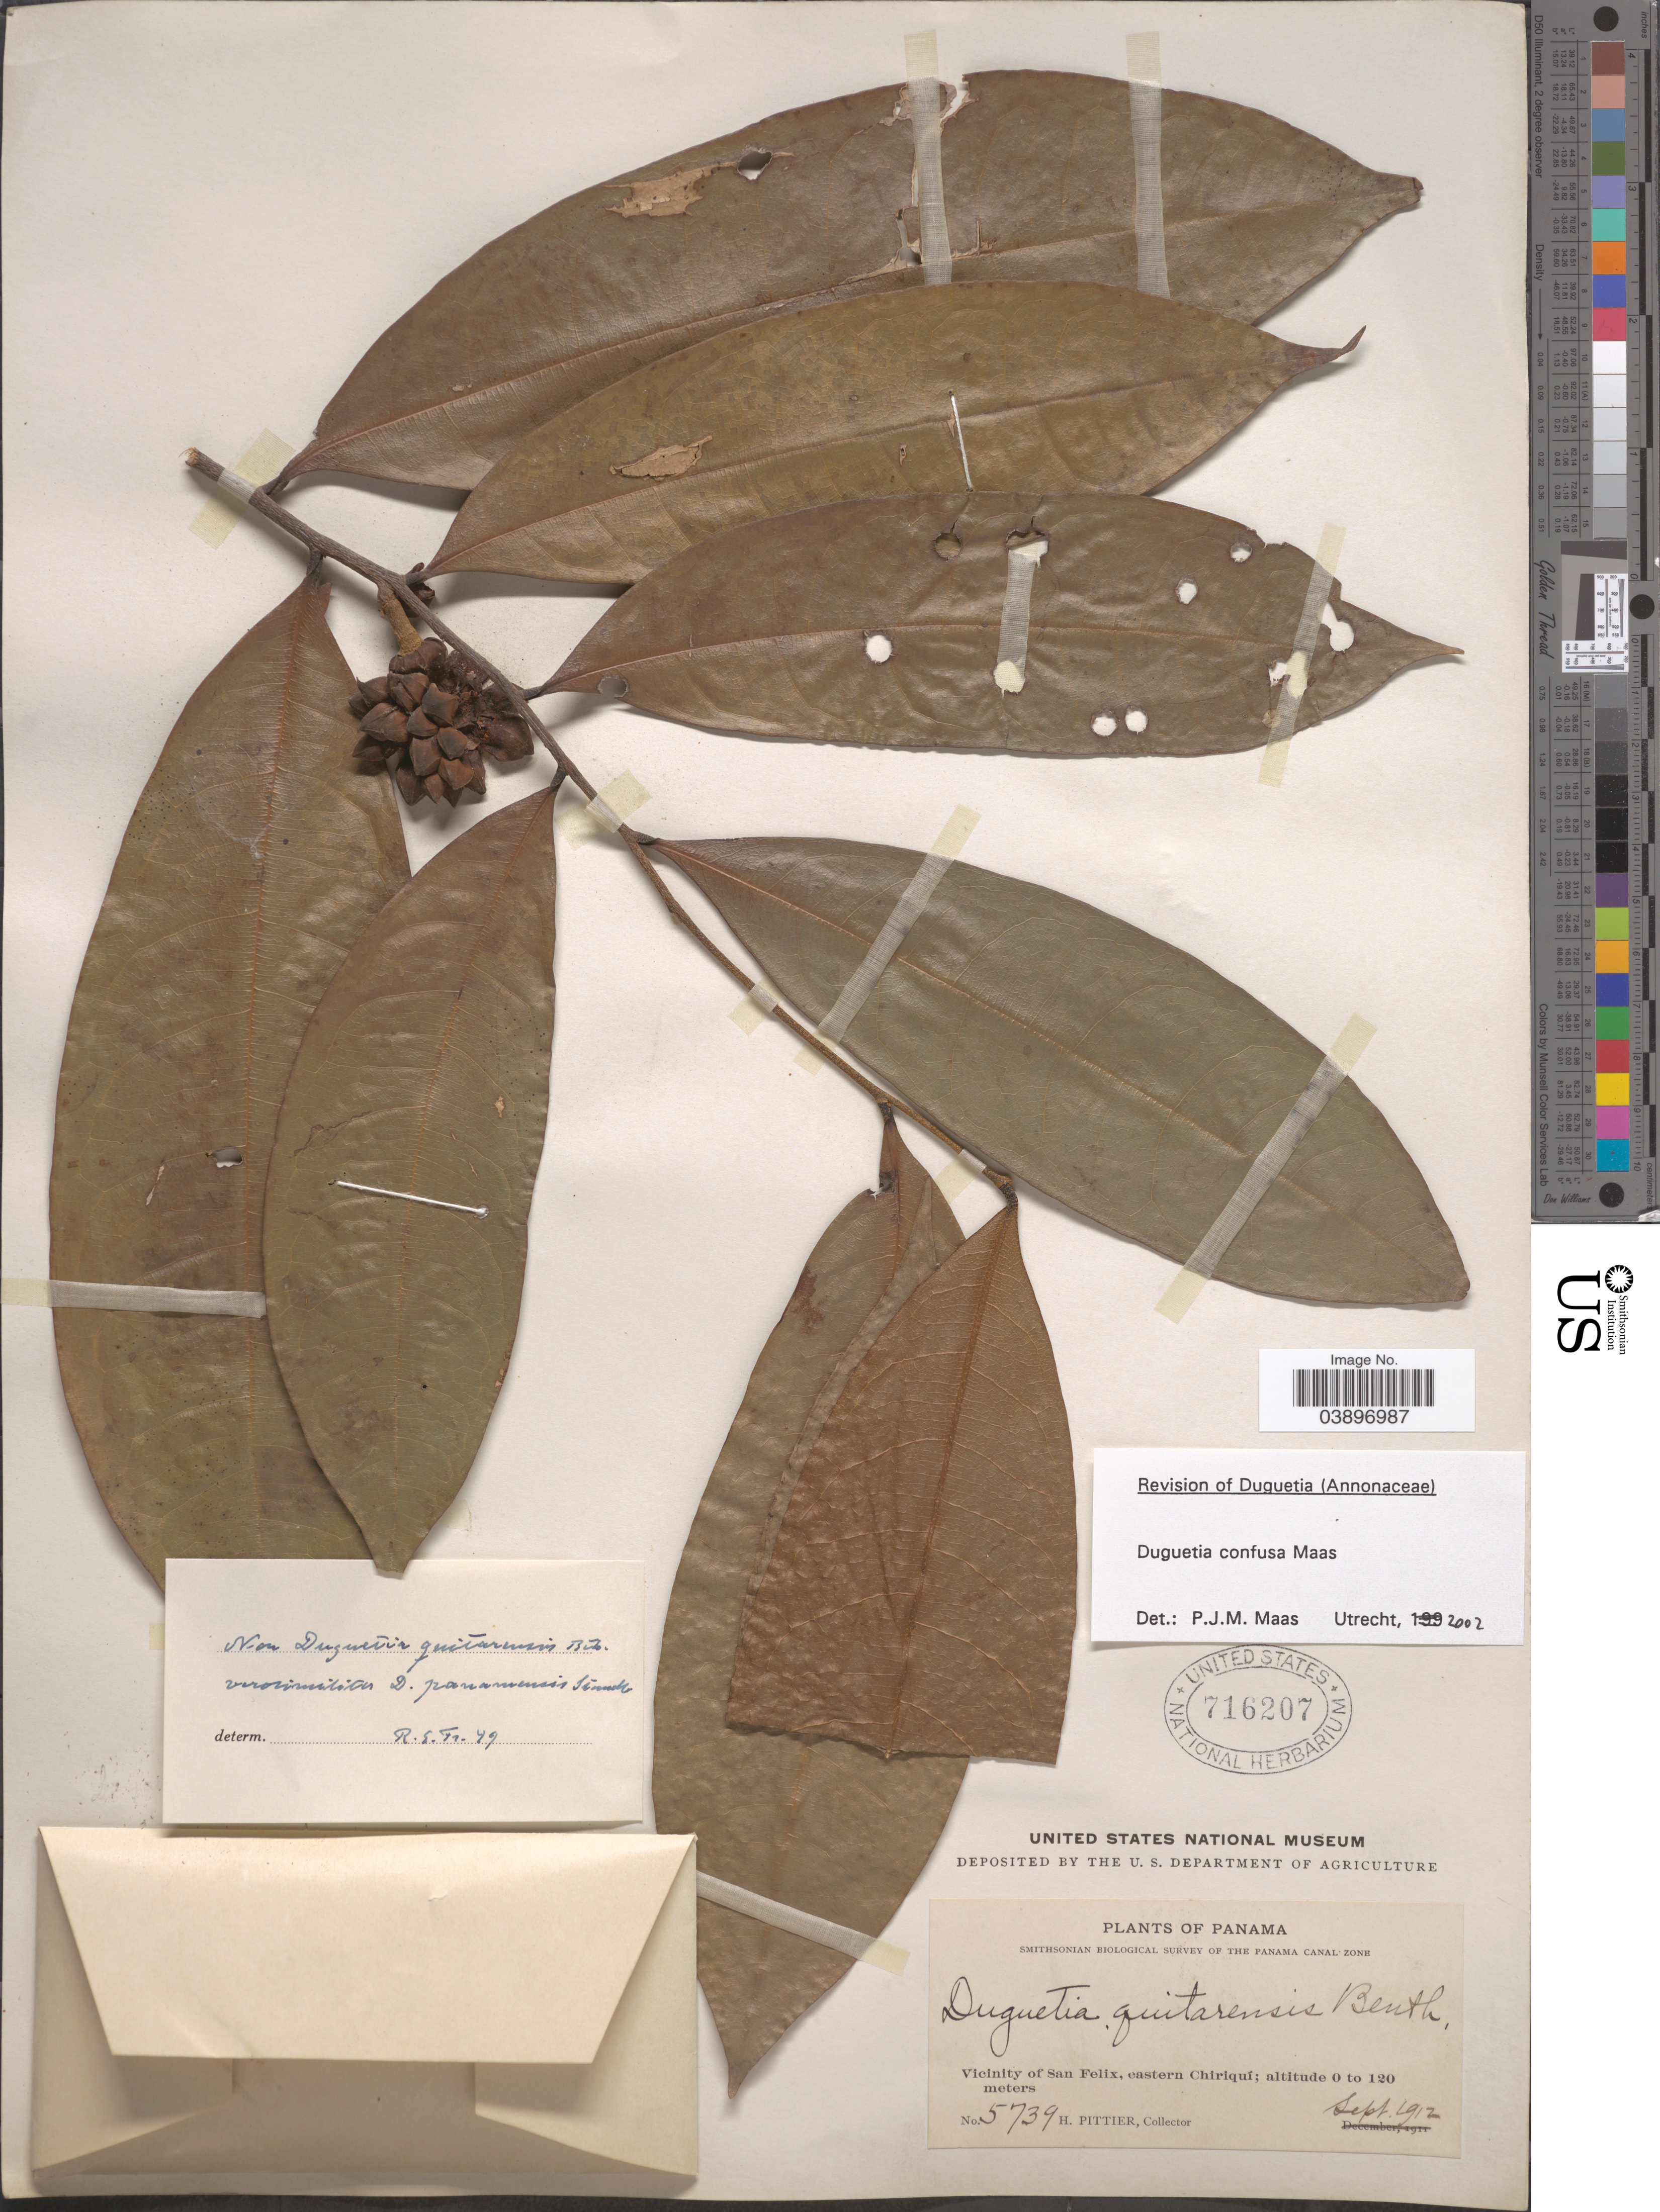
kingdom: Plantae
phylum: Tracheophyta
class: Magnoliopsida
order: Magnoliales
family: Annonaceae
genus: Duguetia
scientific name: Duguetia confusa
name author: Maas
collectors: H. F. Pittier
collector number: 5739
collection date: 1912-09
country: Panama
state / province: Chiriqui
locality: Vicinity of San Felix, eastern Chiriquí.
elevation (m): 0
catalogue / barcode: US 716207